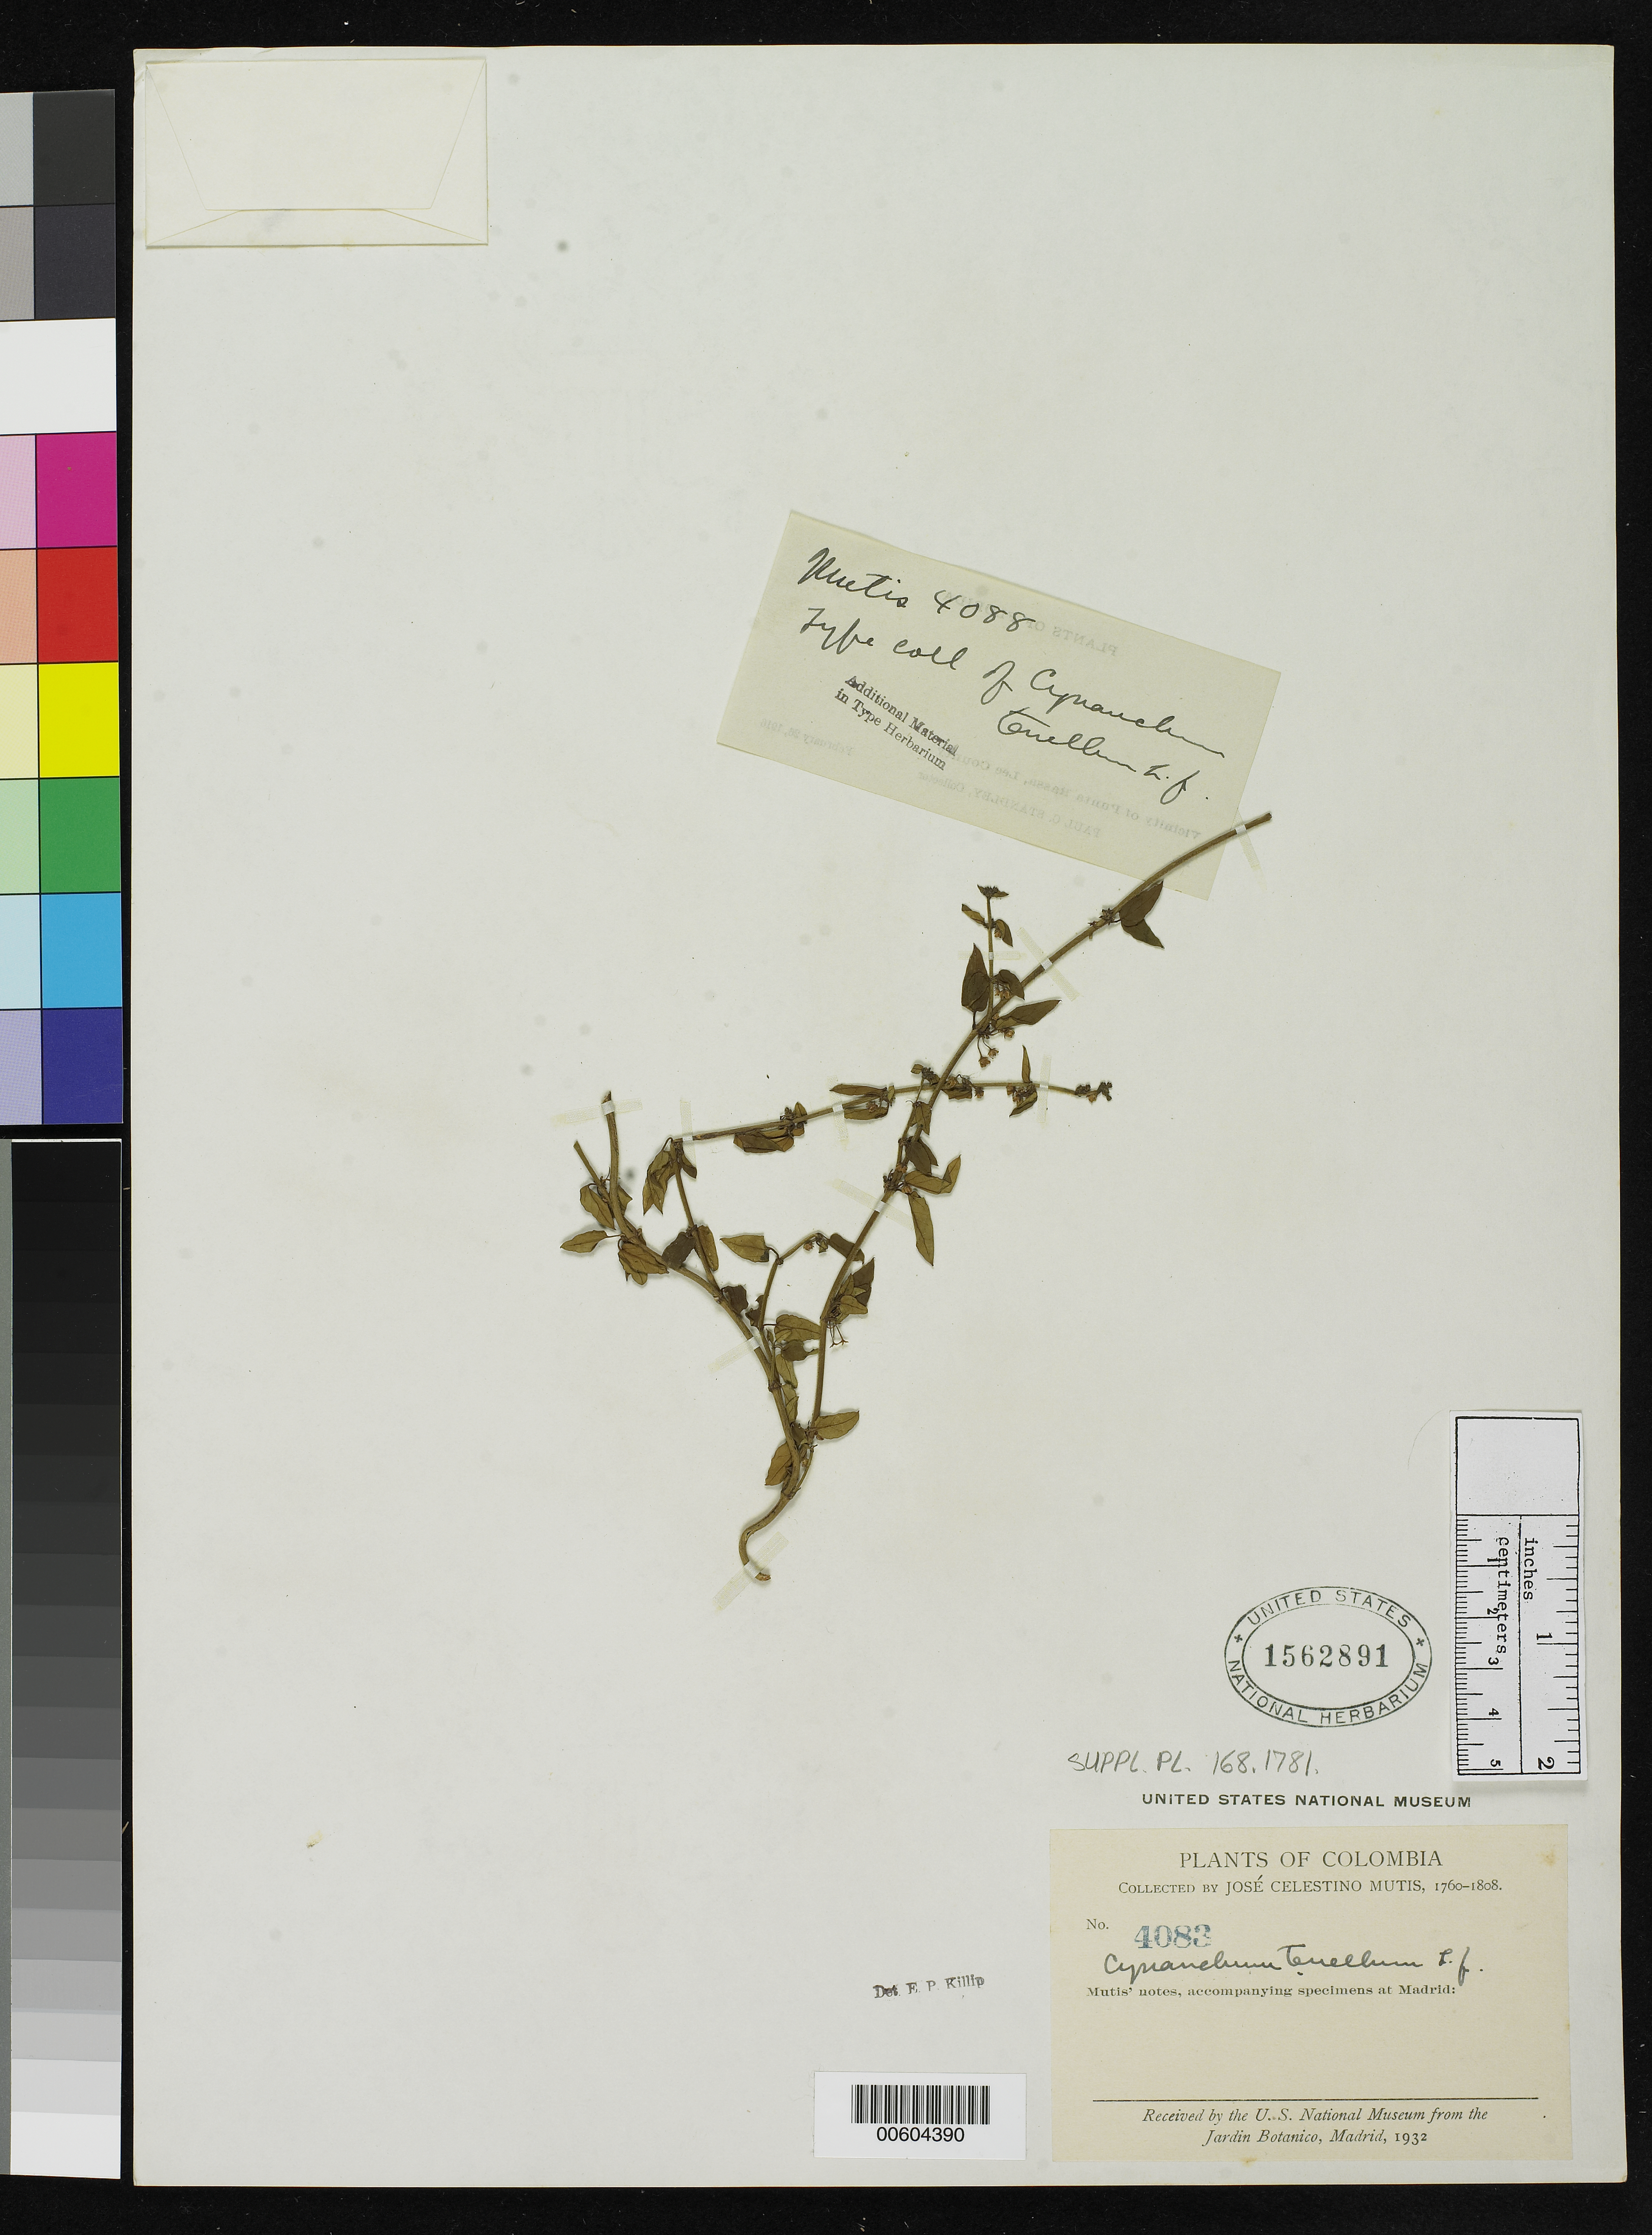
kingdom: Plantae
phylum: Tracheophyta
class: Magnoliopsida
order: Gentianales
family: Apocynaceae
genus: Cynanchum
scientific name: Cynanchum tenellum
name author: L. f.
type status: Type Collection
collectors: J. C. B. Mutis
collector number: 4083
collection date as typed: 1760 to -- --- 1808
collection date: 1760/1808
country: Colombia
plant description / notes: Label stamped "4083" but type is Mutis 4088?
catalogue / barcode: US 1562891